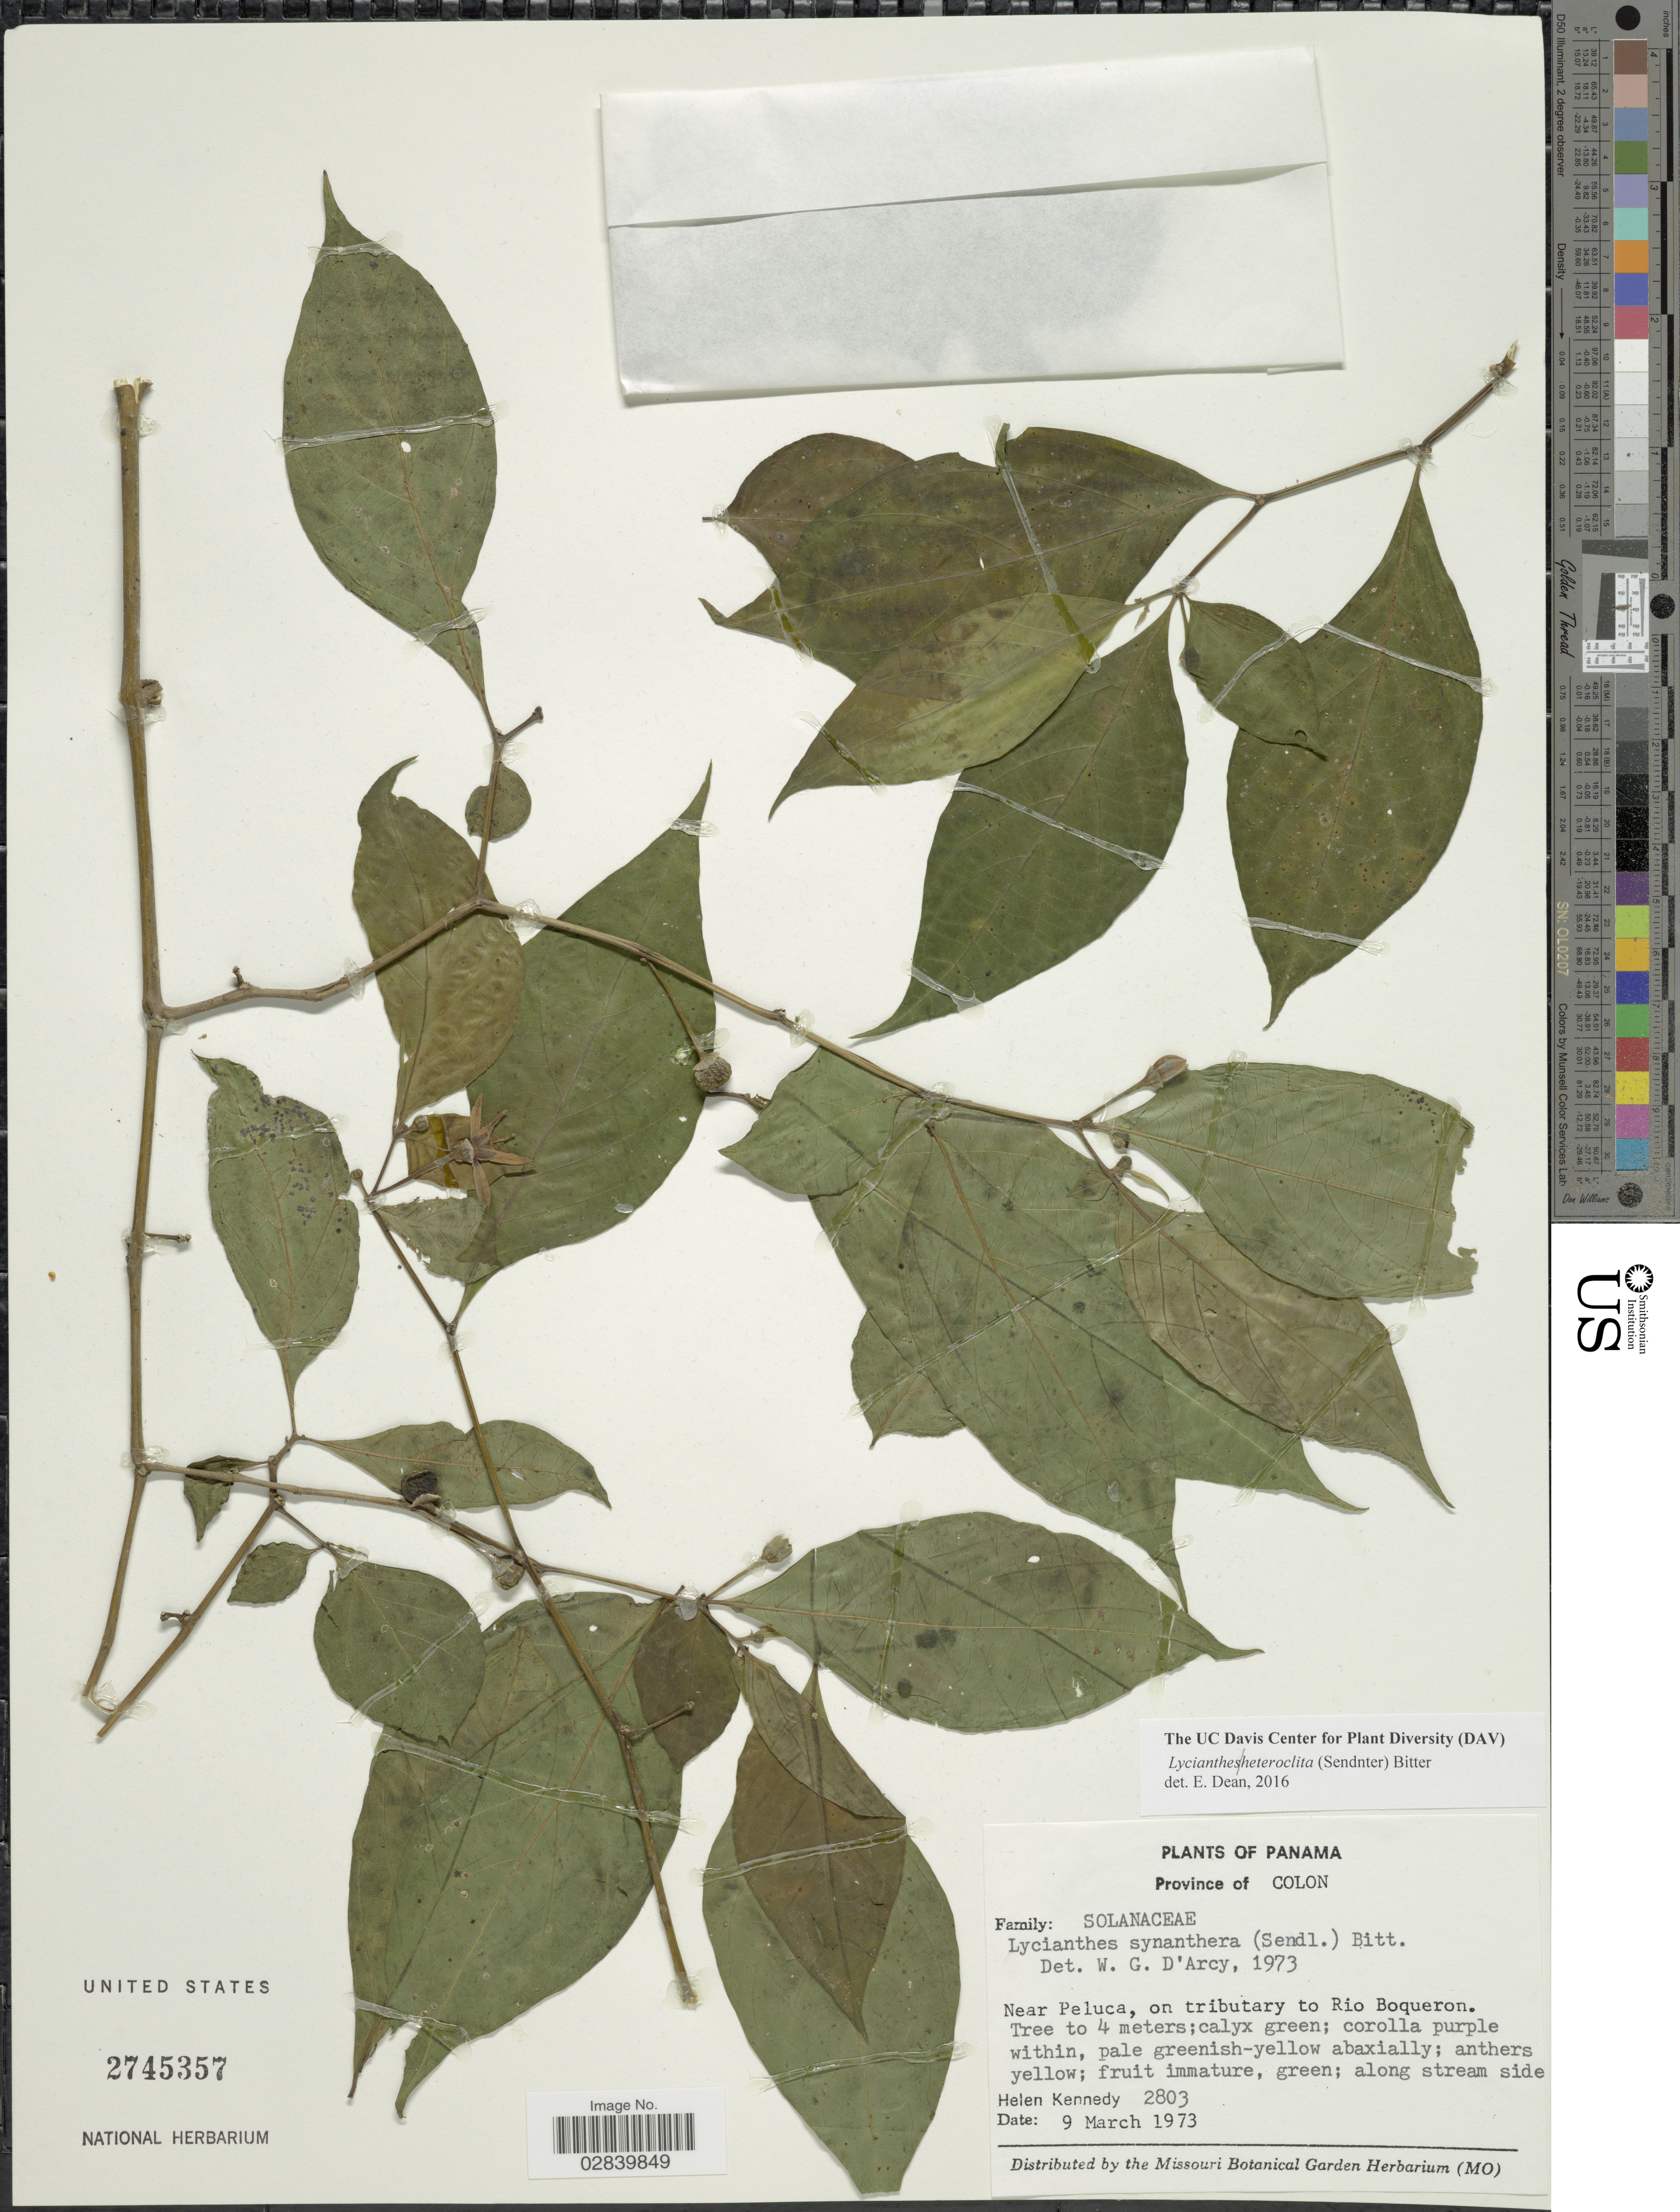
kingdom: Plantae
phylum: Tracheophyta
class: Magnoliopsida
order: Solanales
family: Solanaceae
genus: Lycianthes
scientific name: Lycianthes heteroclita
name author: (Sendtn.) Bitter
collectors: H. Kennedy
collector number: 2803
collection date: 1973-03-09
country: Panama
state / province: Colón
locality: Near Peluca, on tributary to Rio Boqueron.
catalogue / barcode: US 2745357